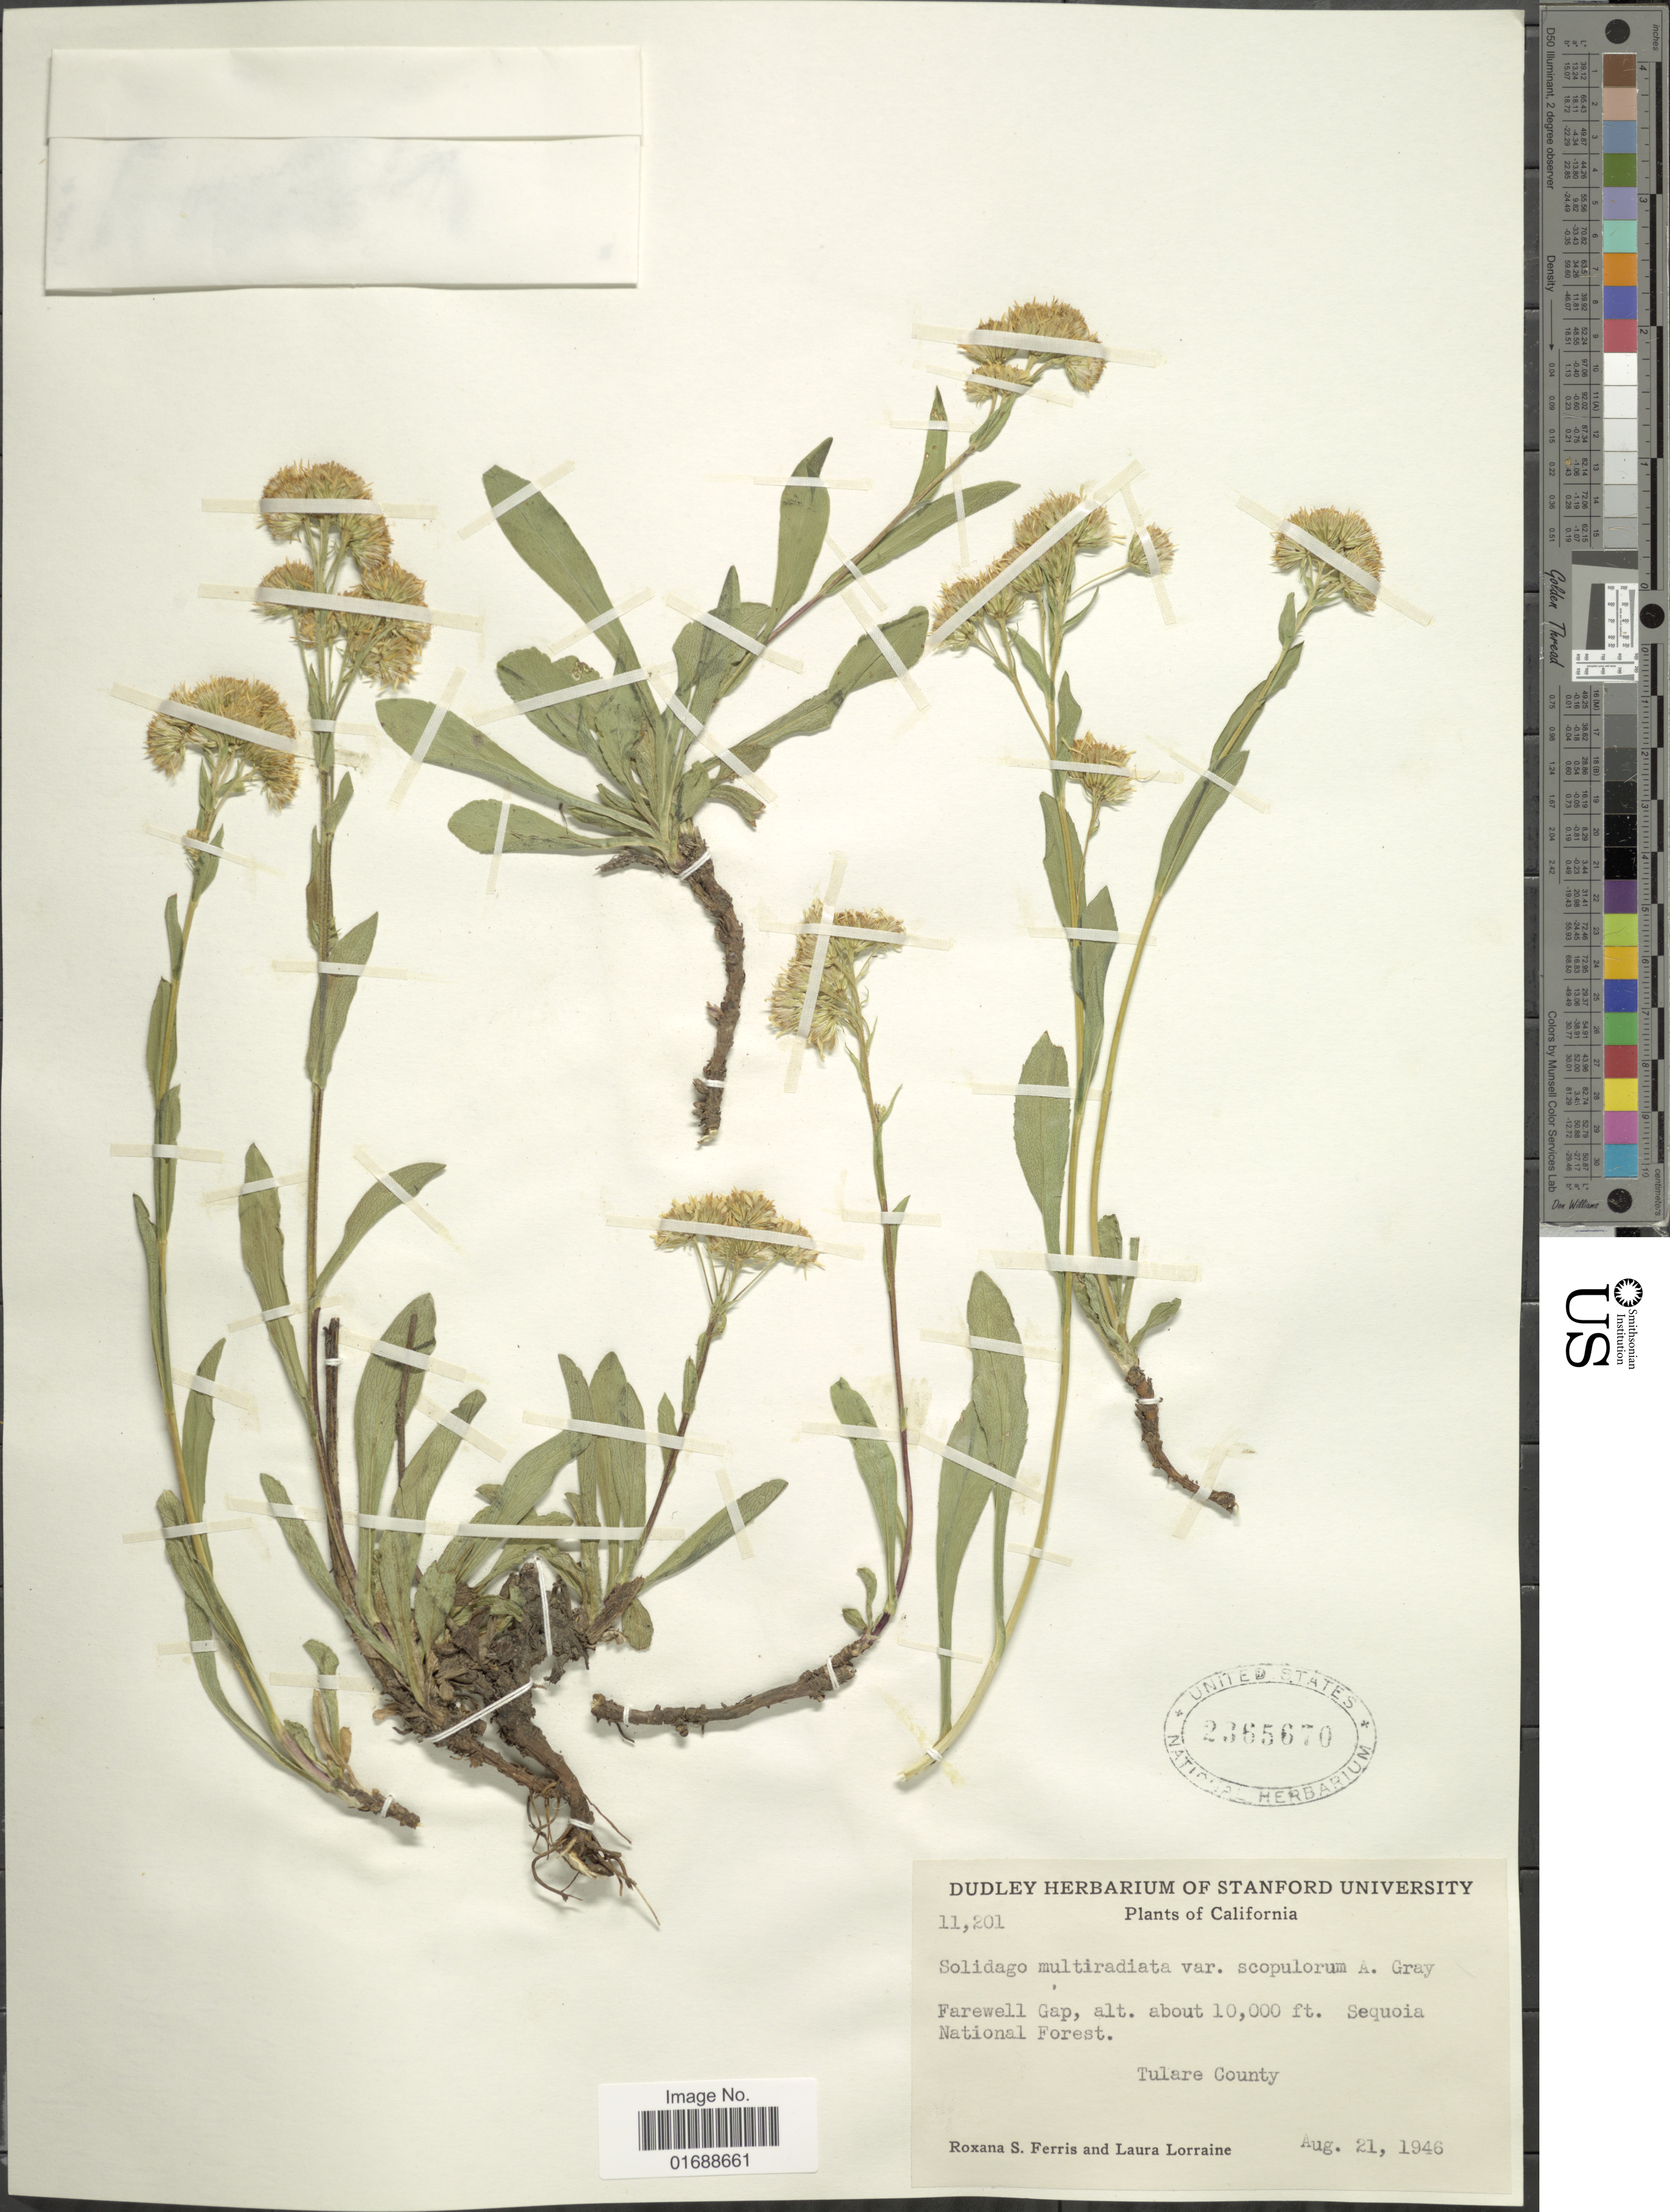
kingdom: Plantae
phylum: Tracheophyta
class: Magnoliopsida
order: Asterales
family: Asteraceae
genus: Solidago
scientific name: Solidago multiradiata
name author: Aiton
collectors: R. S. Ferris & L. Lorraine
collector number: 11201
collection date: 1946-08-21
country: United States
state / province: California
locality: Farewell Gap, Sequoia National Forest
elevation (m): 3048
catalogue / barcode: US 2365670